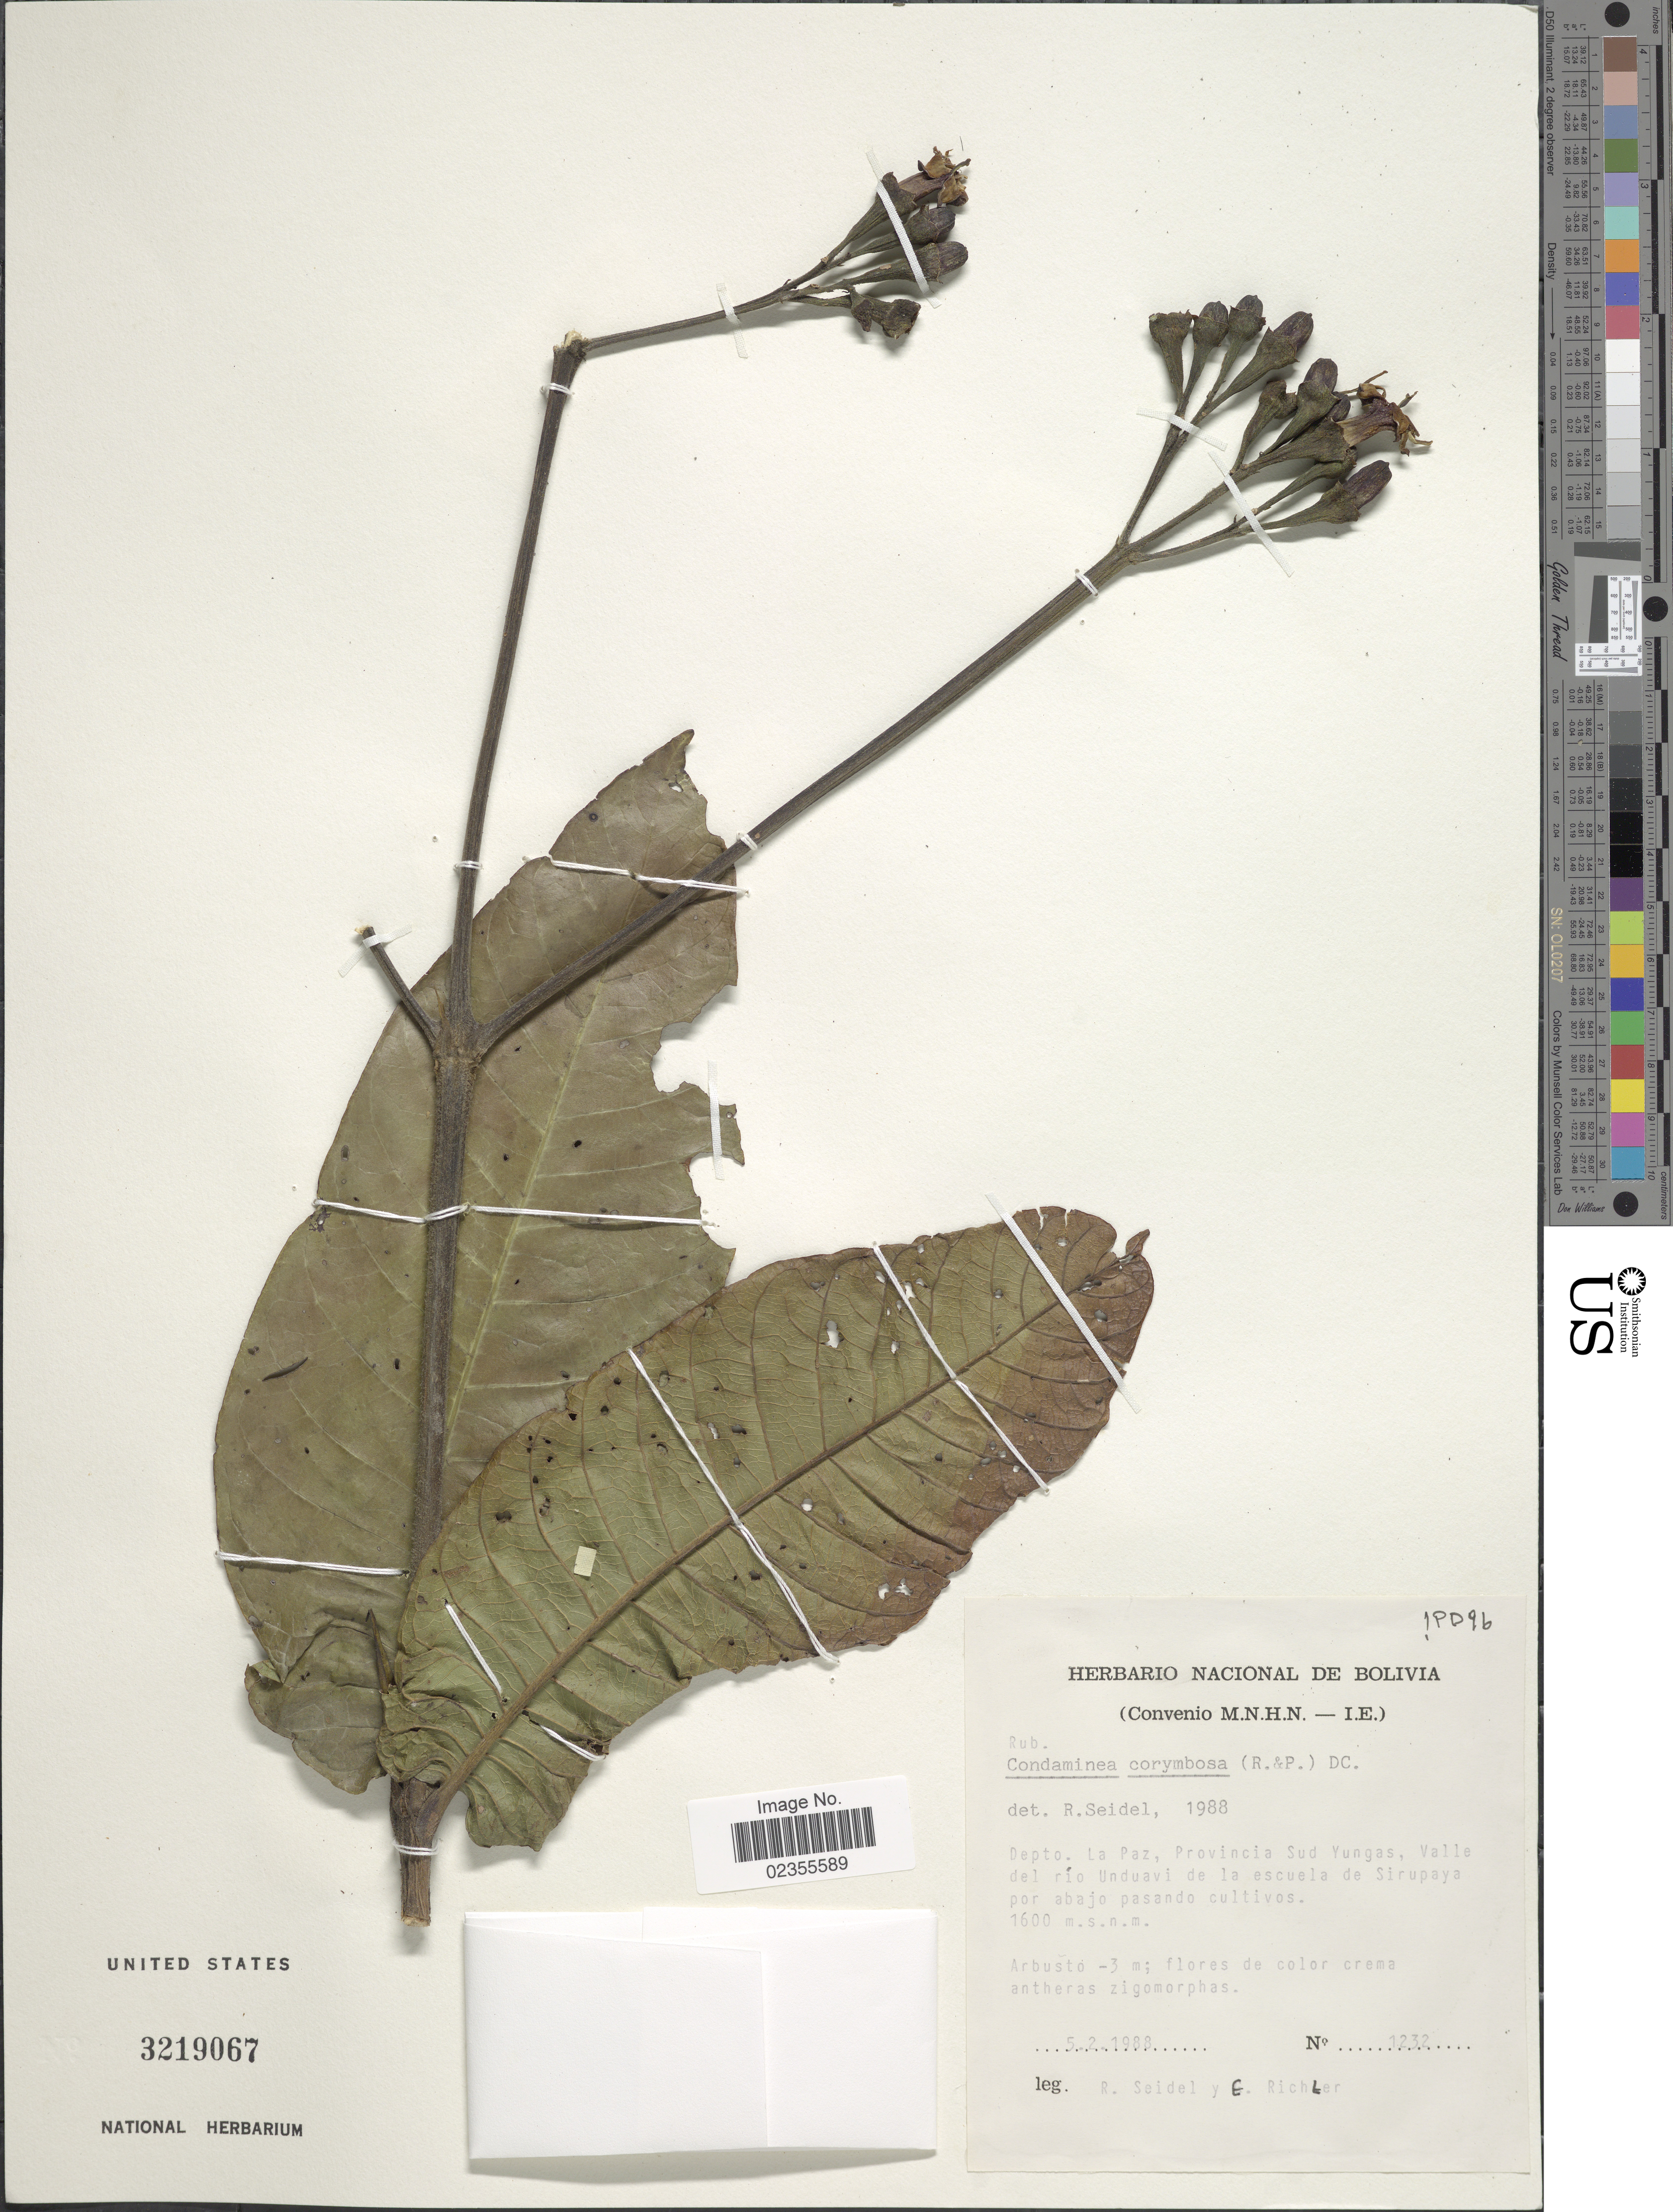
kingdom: Plantae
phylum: Tracheophyta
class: Magnoliopsida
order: Gentianales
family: Rubiaceae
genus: Condaminea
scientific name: Condaminea corymbosa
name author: (Ruiz & Pav.) DC.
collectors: R. Seidel & E. Richter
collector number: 1232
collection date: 1988-02-05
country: Bolivia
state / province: La Paz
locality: Provincia Sud Yungas, Valle del rio Unduavi de la escuela de Sirupaya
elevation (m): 1600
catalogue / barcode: US 3219067